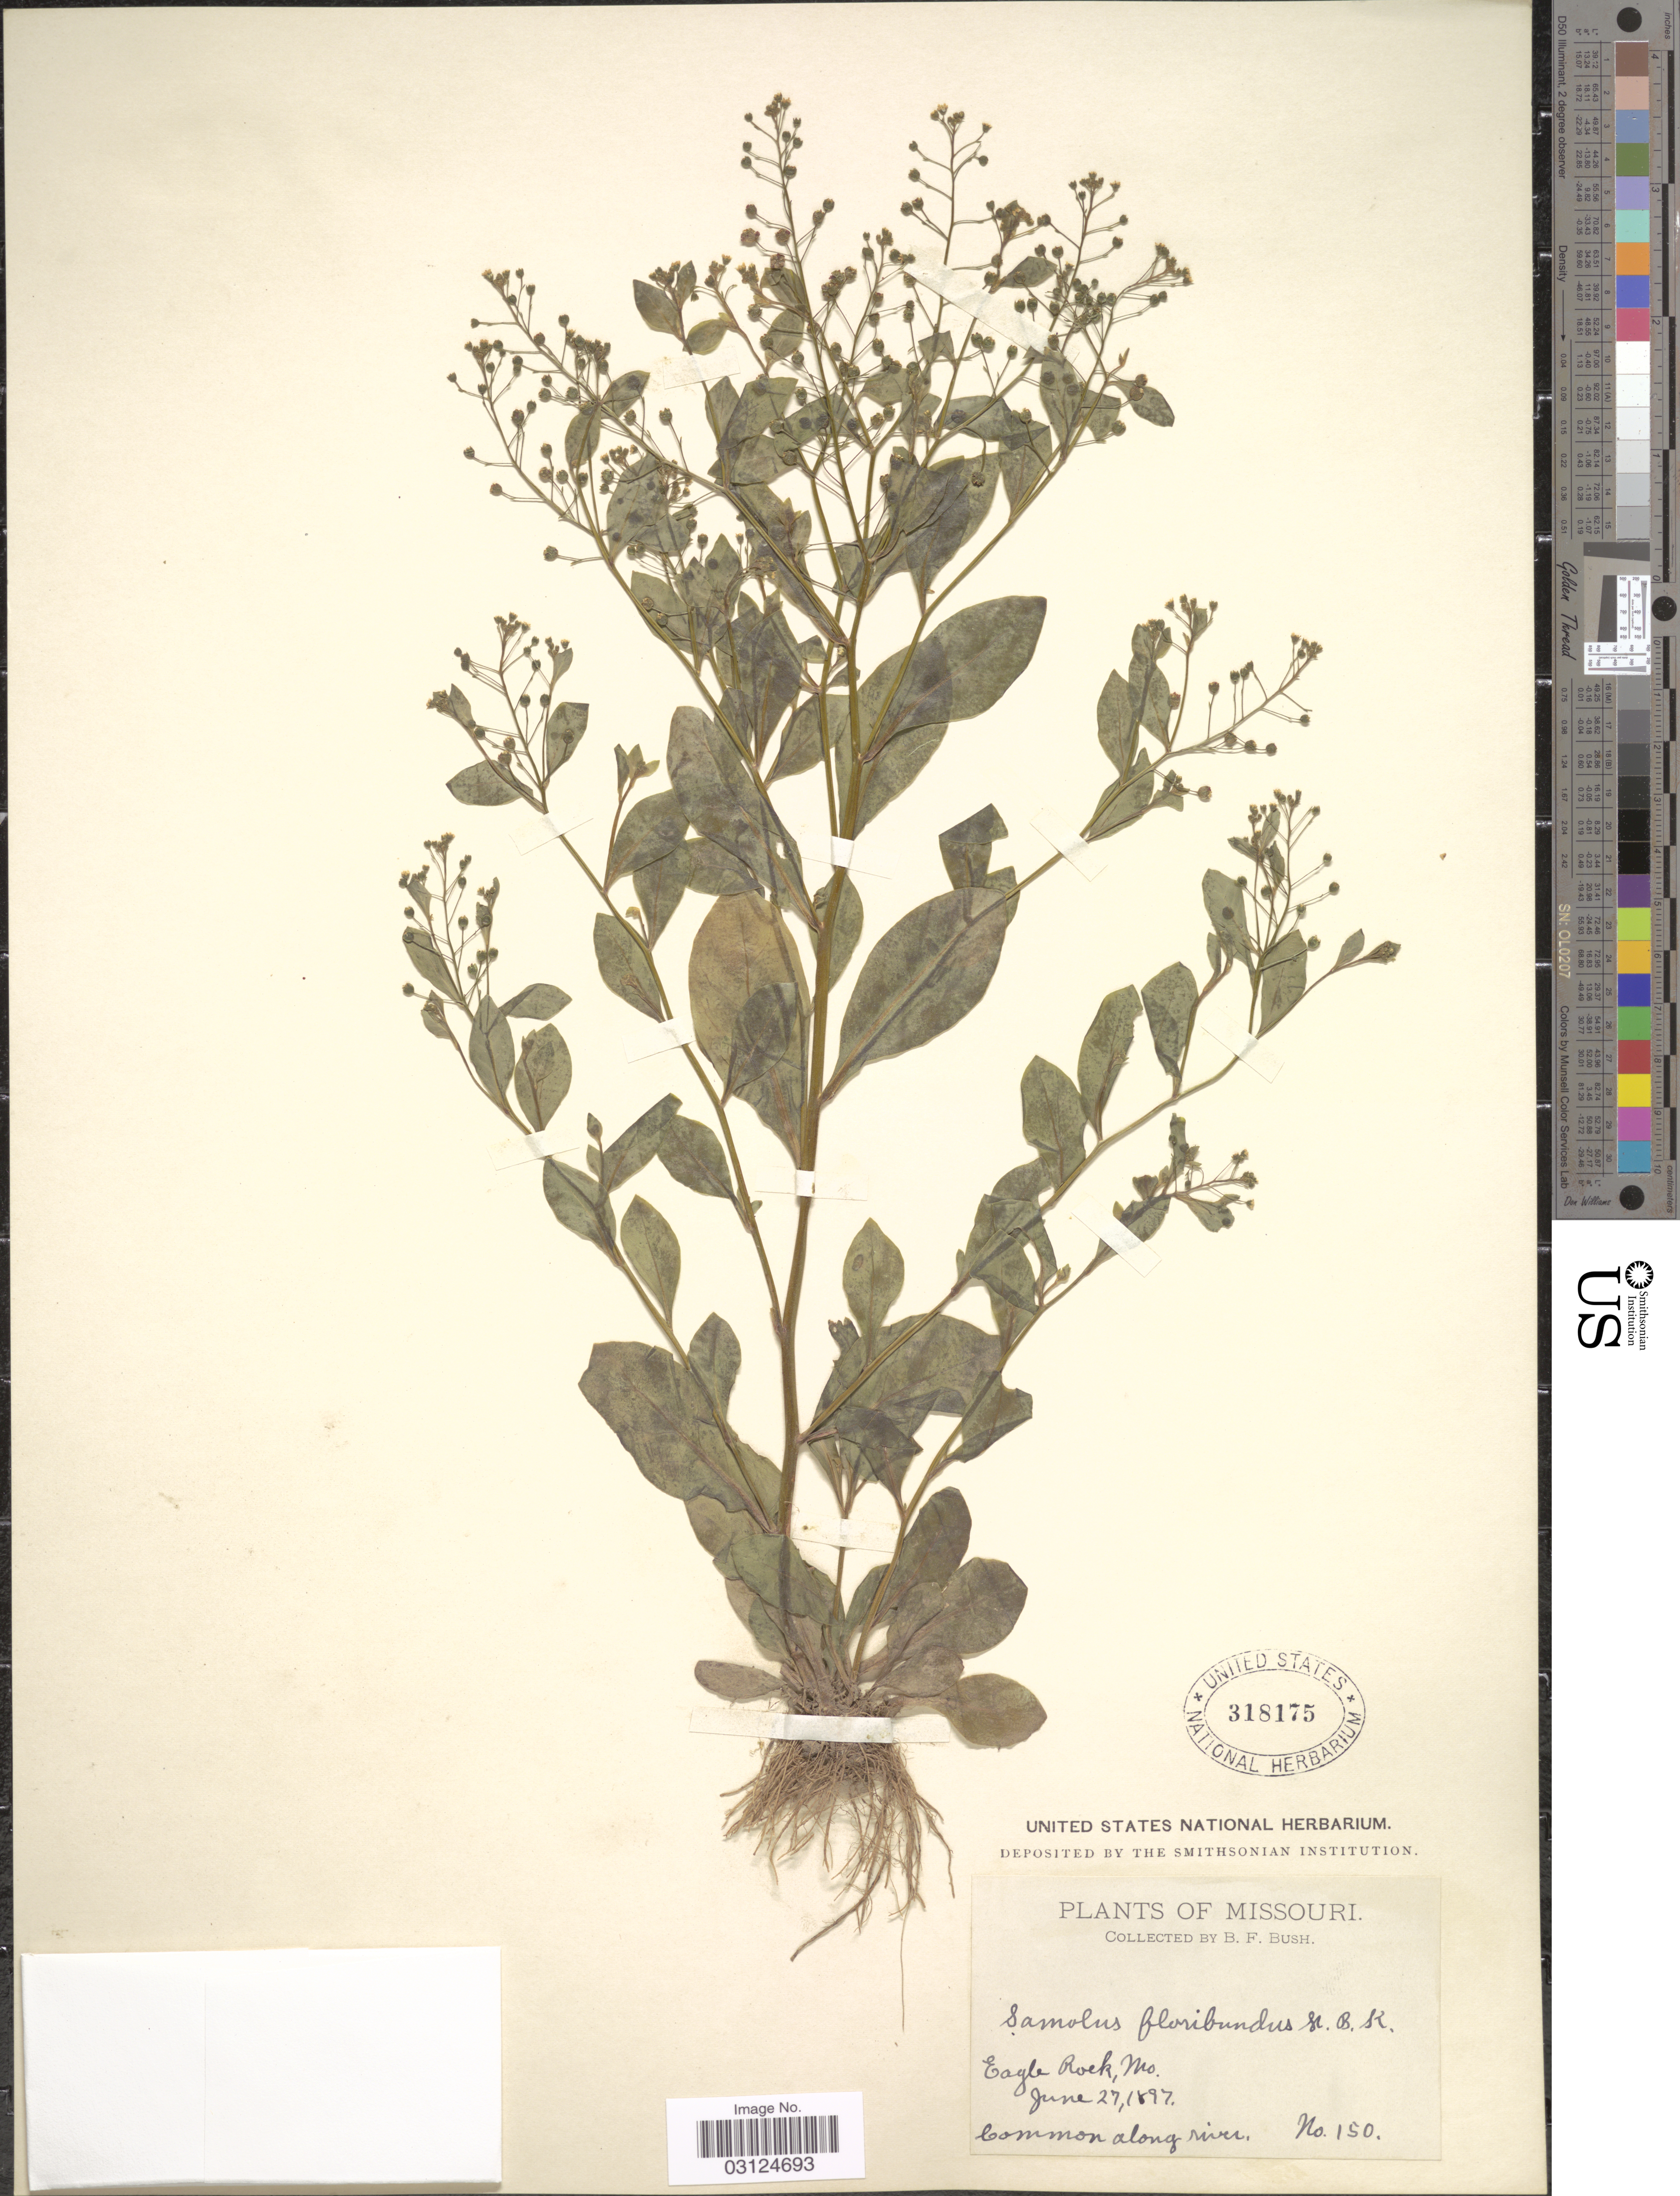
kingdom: Plantae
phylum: Tracheophyta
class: Magnoliopsida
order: Ericales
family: Primulaceae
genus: Samolus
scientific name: Samolus parviflorus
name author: Raf.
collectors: B. F. Bush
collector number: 150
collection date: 1897-06-27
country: United States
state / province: Missouri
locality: Eagle Rock.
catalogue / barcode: US 318175